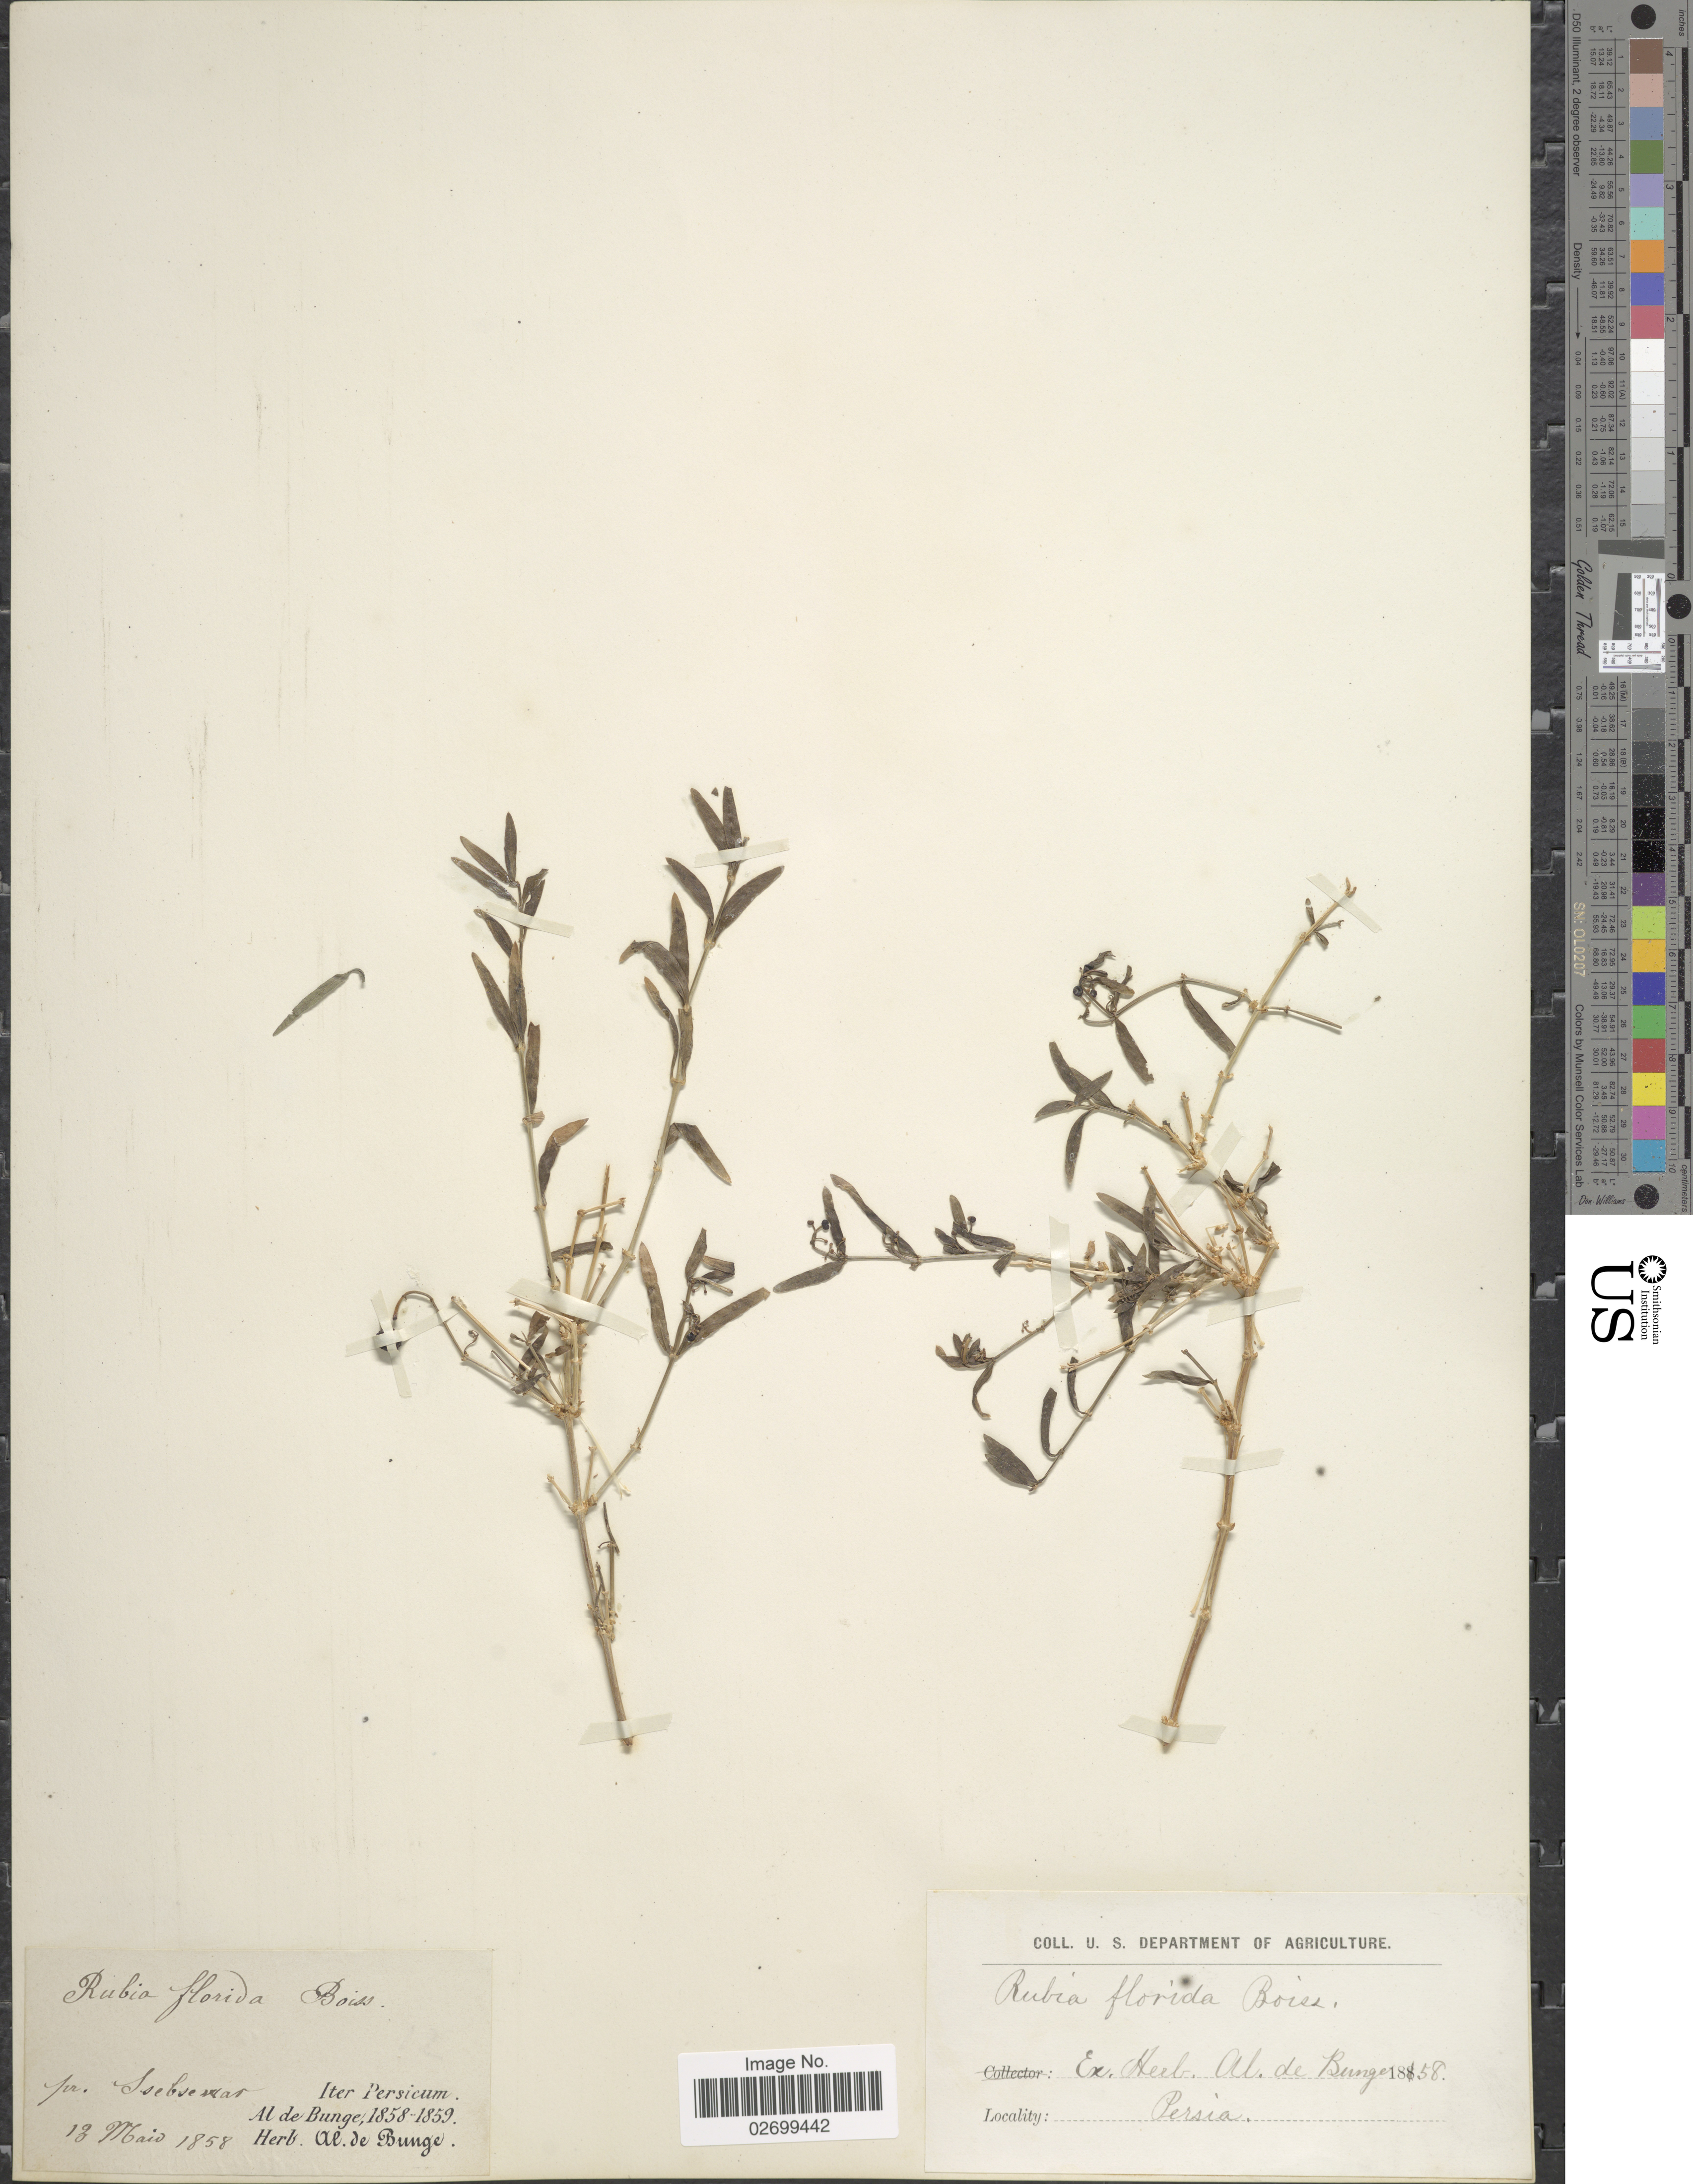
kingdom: Plantae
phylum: Tracheophyta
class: Magnoliopsida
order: Gentianales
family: Rubiaceae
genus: Rubia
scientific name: Rubia florida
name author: Boiss.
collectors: A. de Bunge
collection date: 1858-05-13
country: Iran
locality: Pr. Ssrebezar [interpreted]